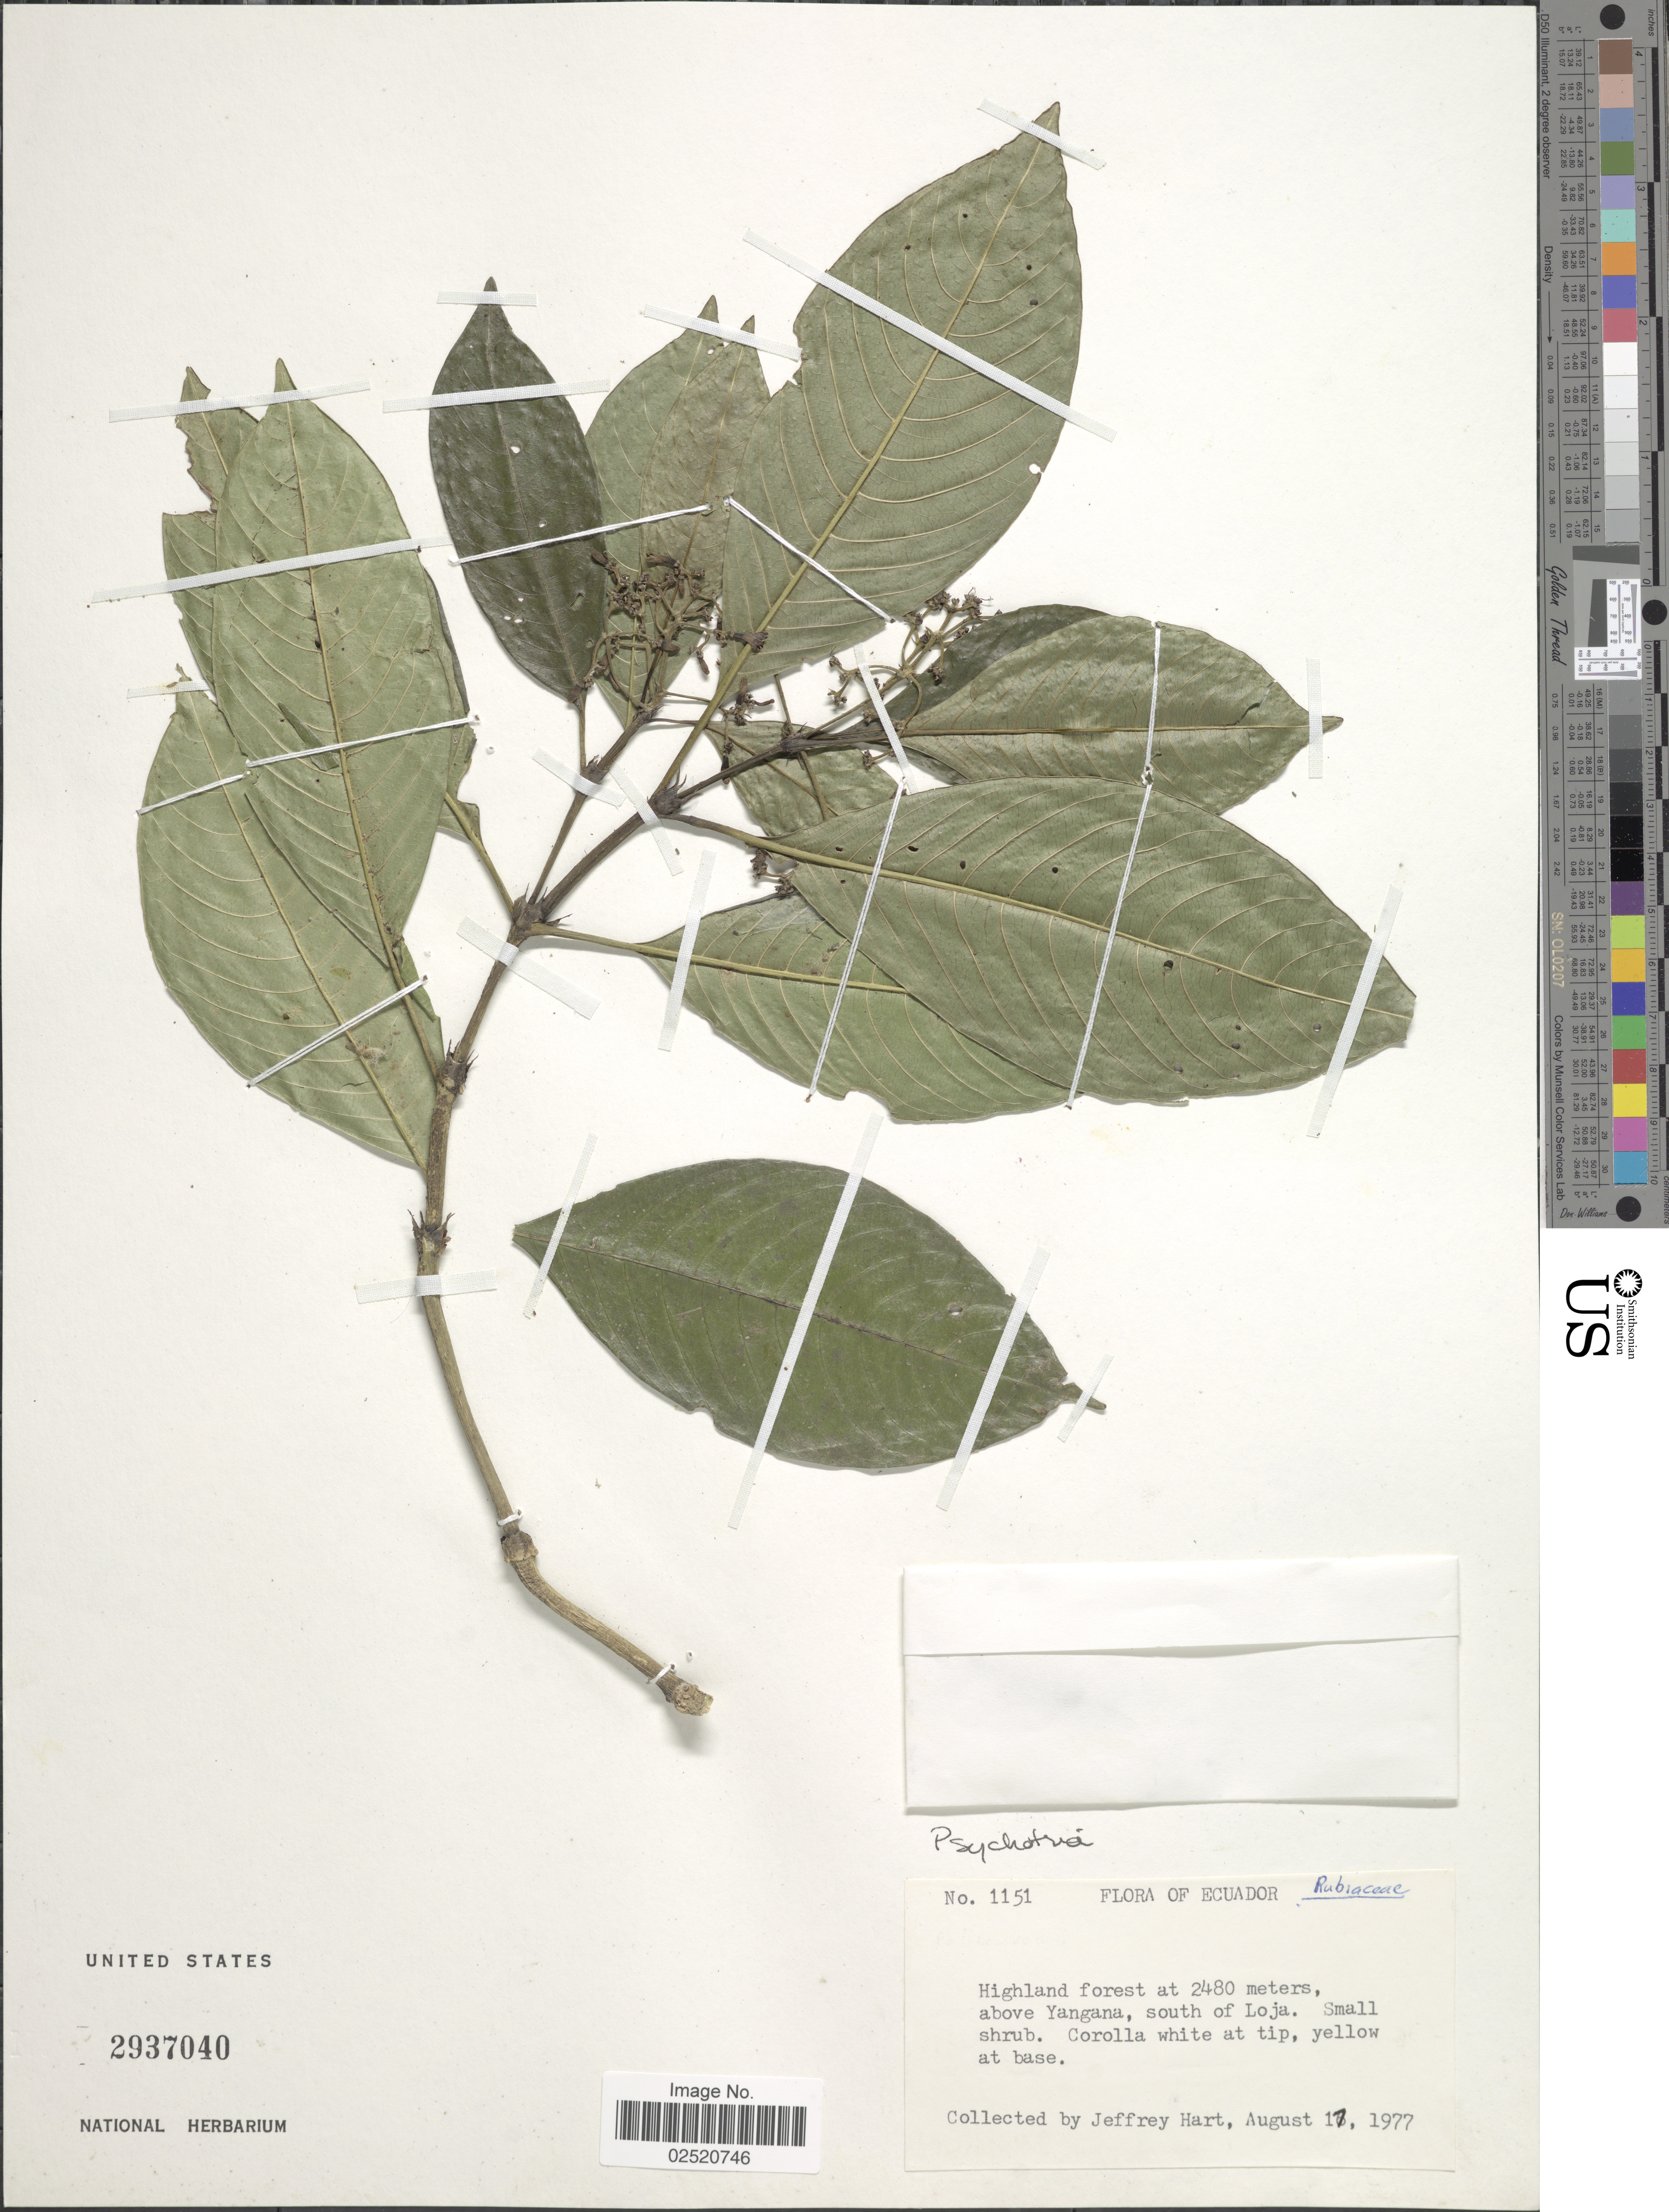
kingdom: Plantae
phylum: Tracheophyta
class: Magnoliopsida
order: Gentianales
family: Rubiaceae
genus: Psychotria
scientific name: Psychotria sp.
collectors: J. A. Hart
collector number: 1151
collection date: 1977-08-17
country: Ecuador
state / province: Loja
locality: Above Yangana, south of Loja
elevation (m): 2480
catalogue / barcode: US 2937040